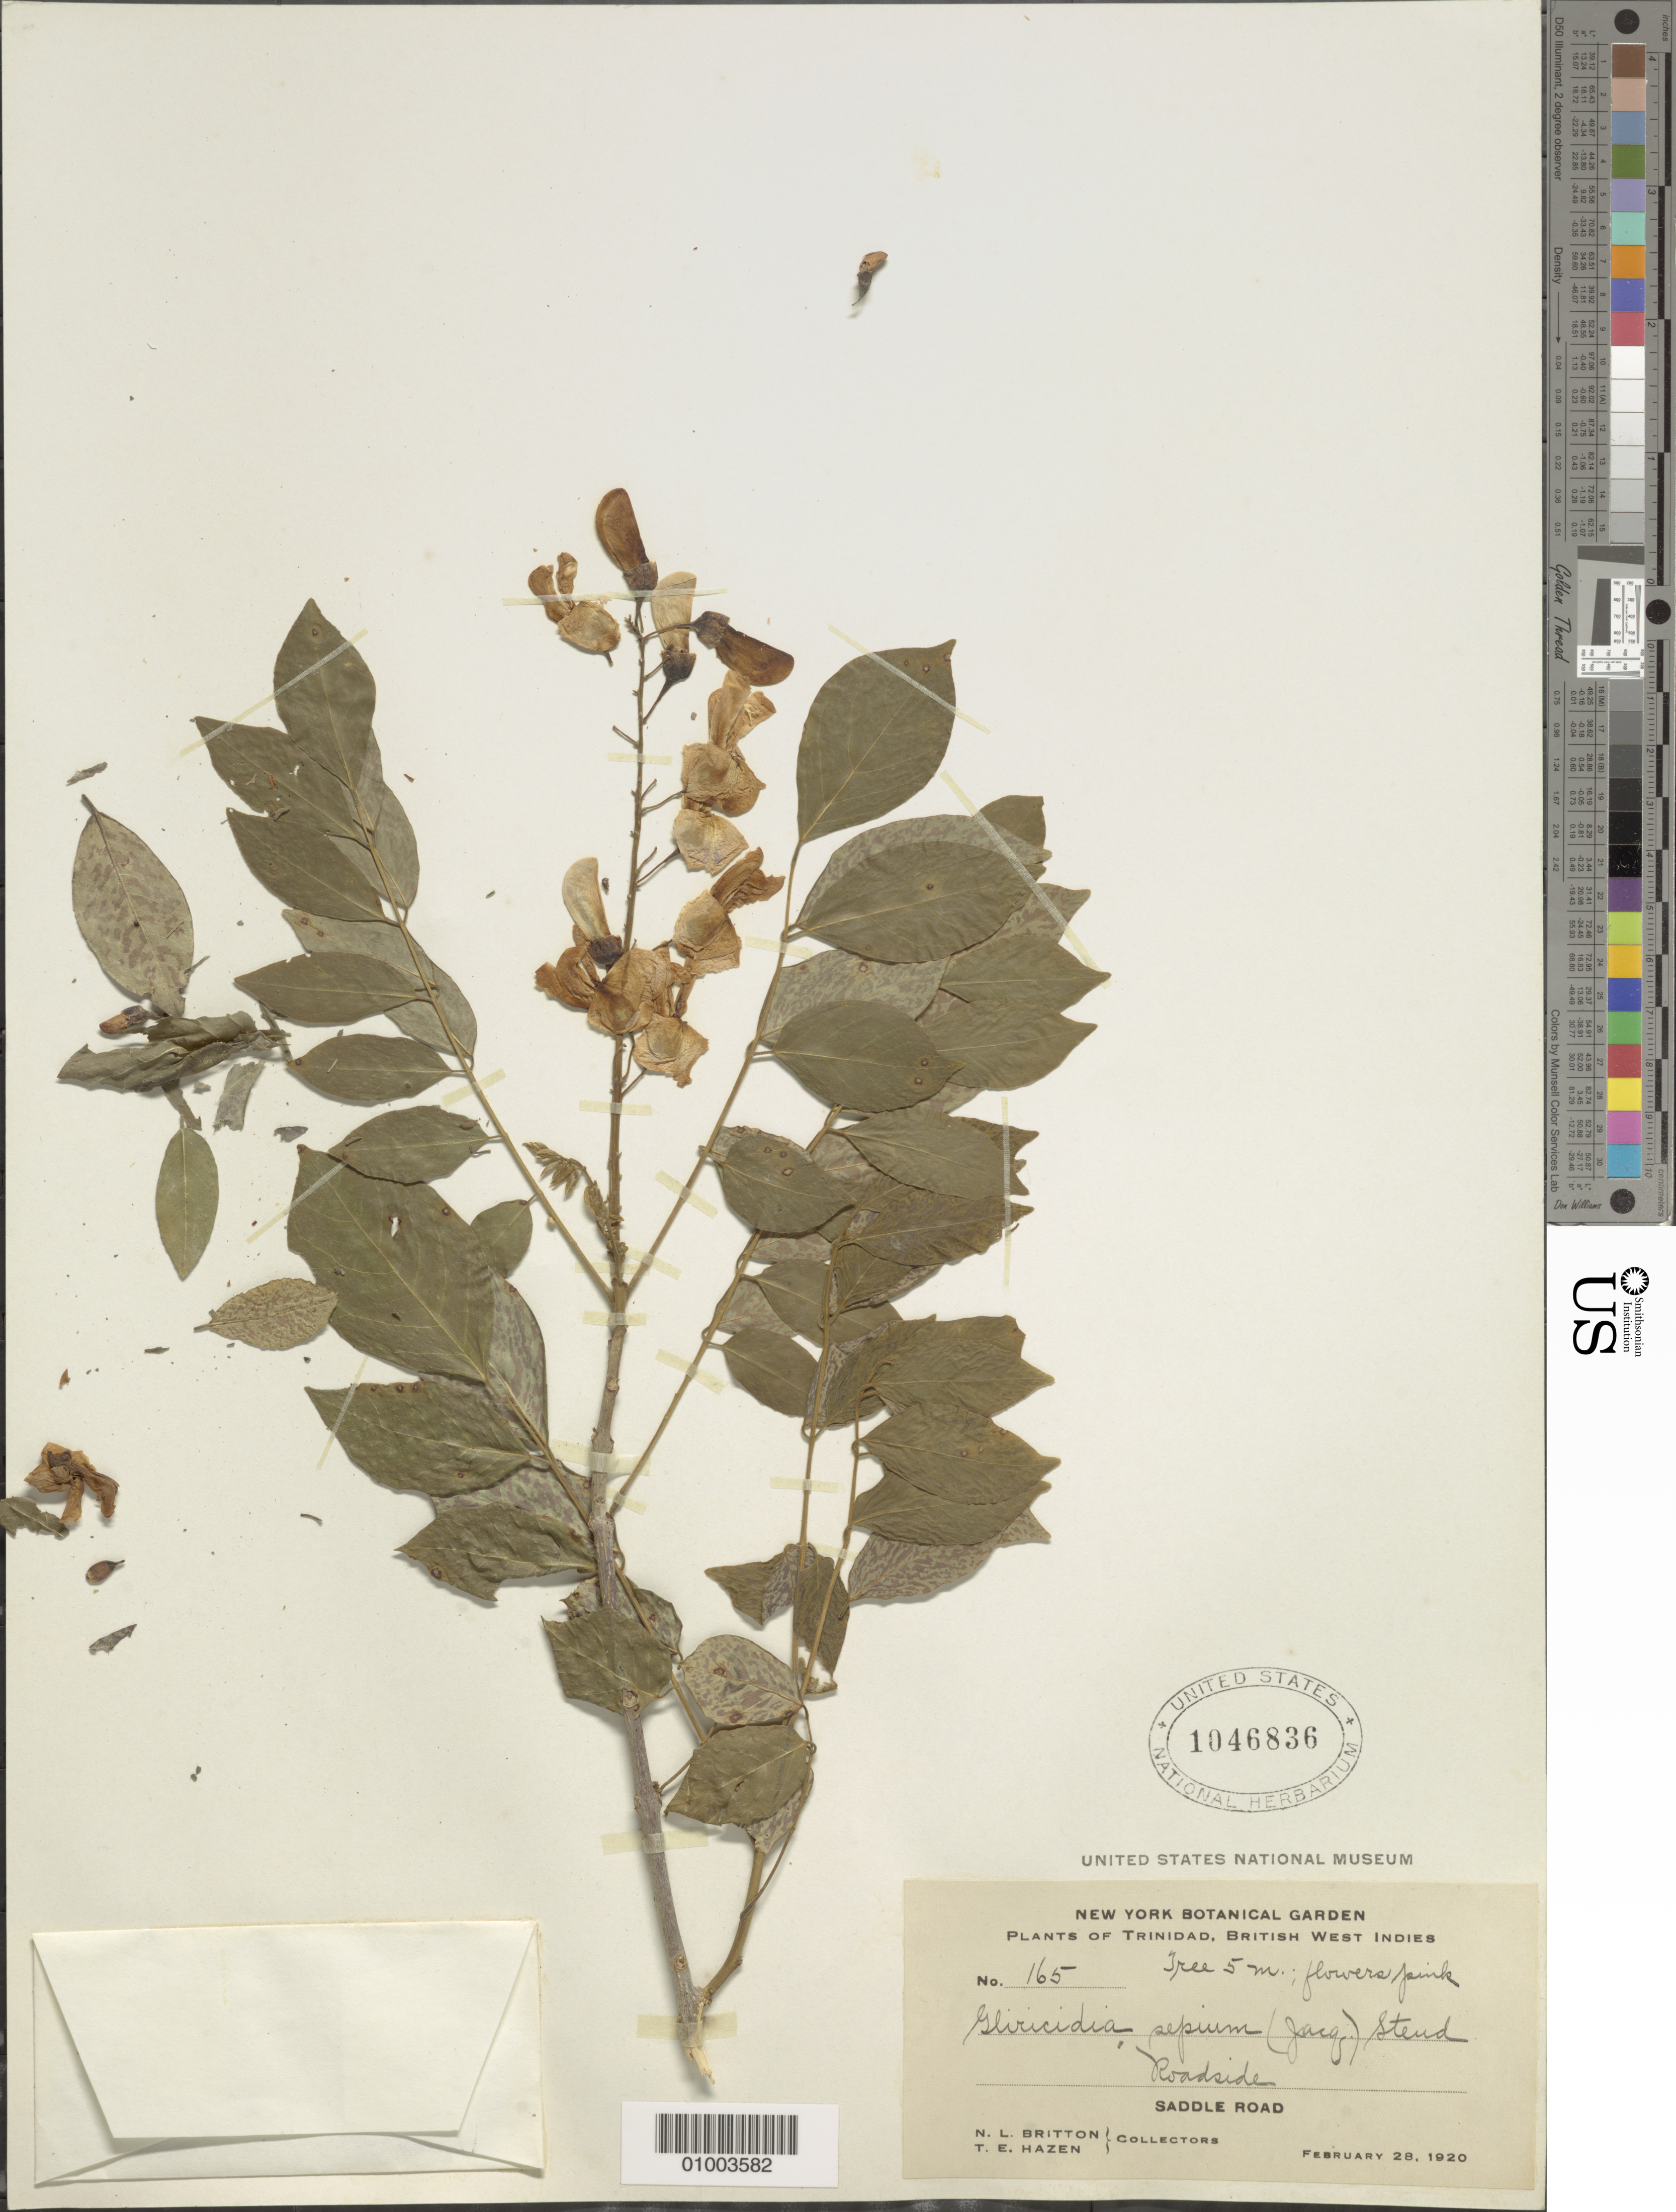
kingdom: Plantae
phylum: Tracheophyta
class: Magnoliopsida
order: Fabales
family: Fabaceae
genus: Gliricidia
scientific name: Gliricidia sepium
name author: (Jacq.) Kunth ex Walp.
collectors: N. Britton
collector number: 165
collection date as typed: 28 Feb 1920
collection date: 1920-02-28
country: Trinidad and Tobago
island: Trinidad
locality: Roadside, Saddle Road. Flowers pink; tree 5m.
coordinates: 0 N, 0 E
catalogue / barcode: US 1046836